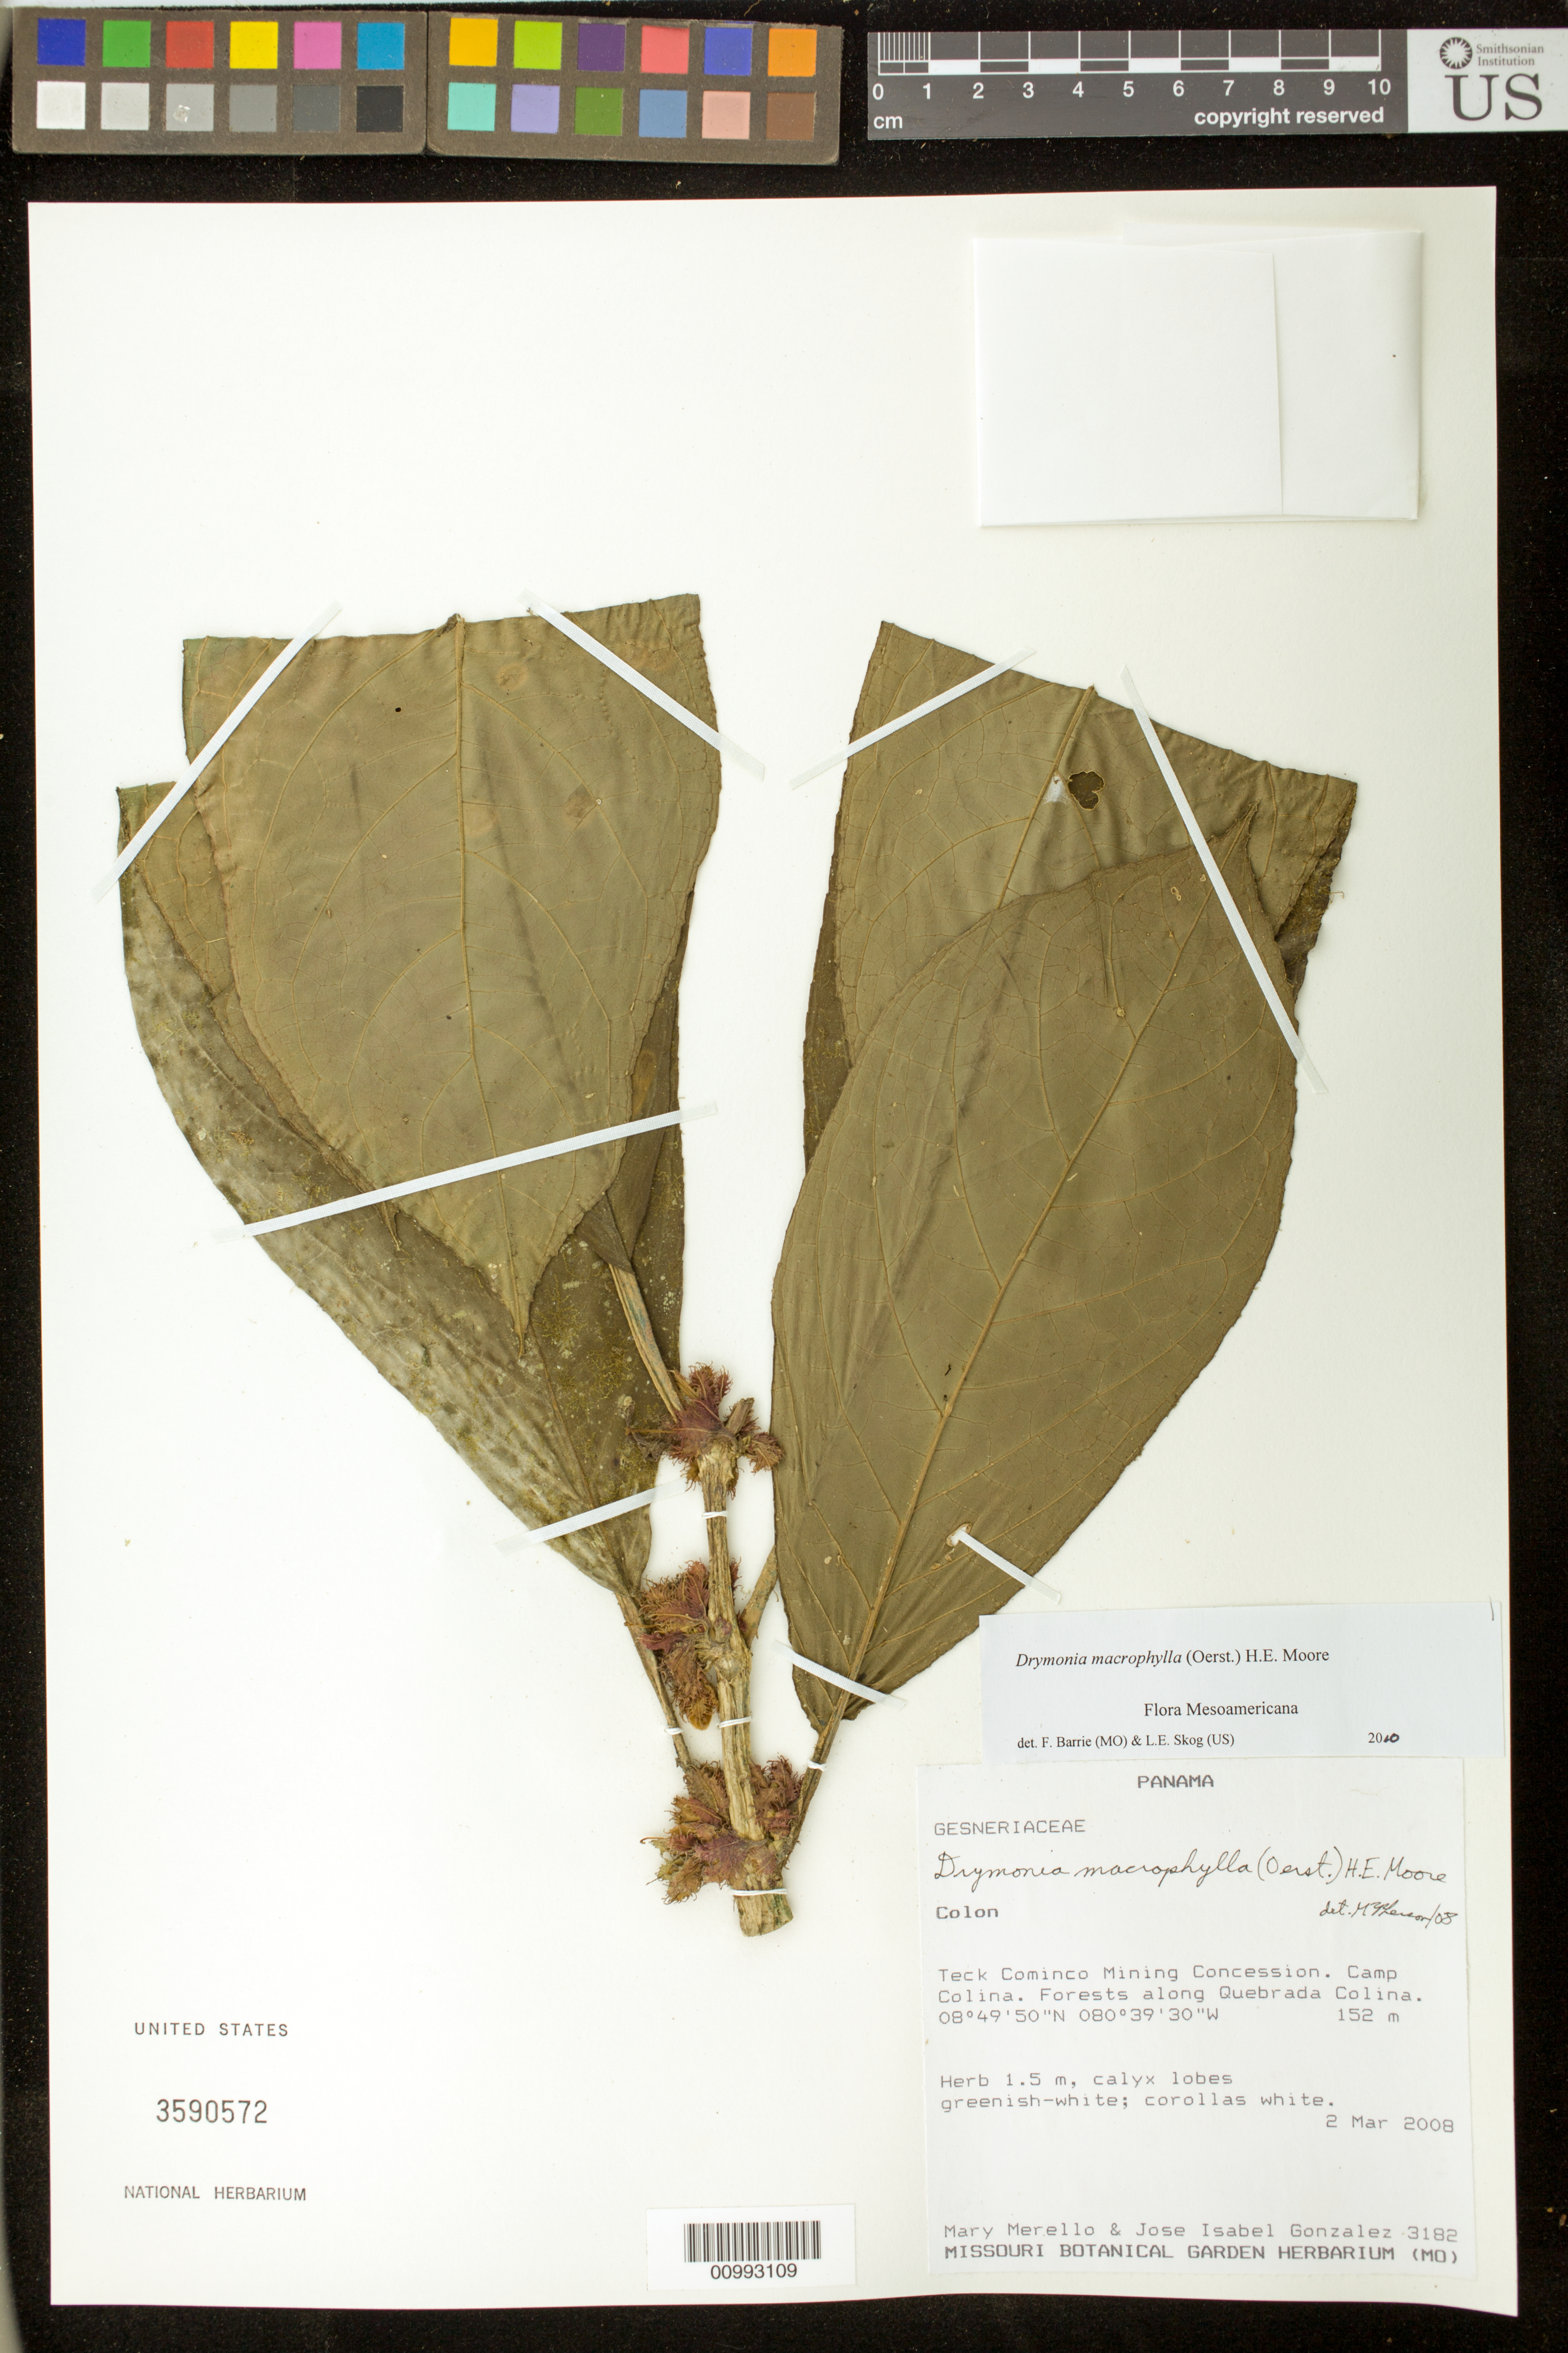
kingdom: Plantae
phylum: Tracheophyta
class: Magnoliopsida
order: Lamiales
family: Gesneriaceae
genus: Drymonia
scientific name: Drymonia macrophylla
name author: (Oerst.) H.E. Moore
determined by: Barrie, F. R.; Skog, Laurence E.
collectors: M. Merello & J. I. Gonzalez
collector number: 3182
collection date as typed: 02 Mar 2008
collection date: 2008-03-02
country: Panama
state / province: Colón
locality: Teck Cominco Mining Concession, Camp Colina, forests along Quebrada Colina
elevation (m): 152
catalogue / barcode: US 3590572